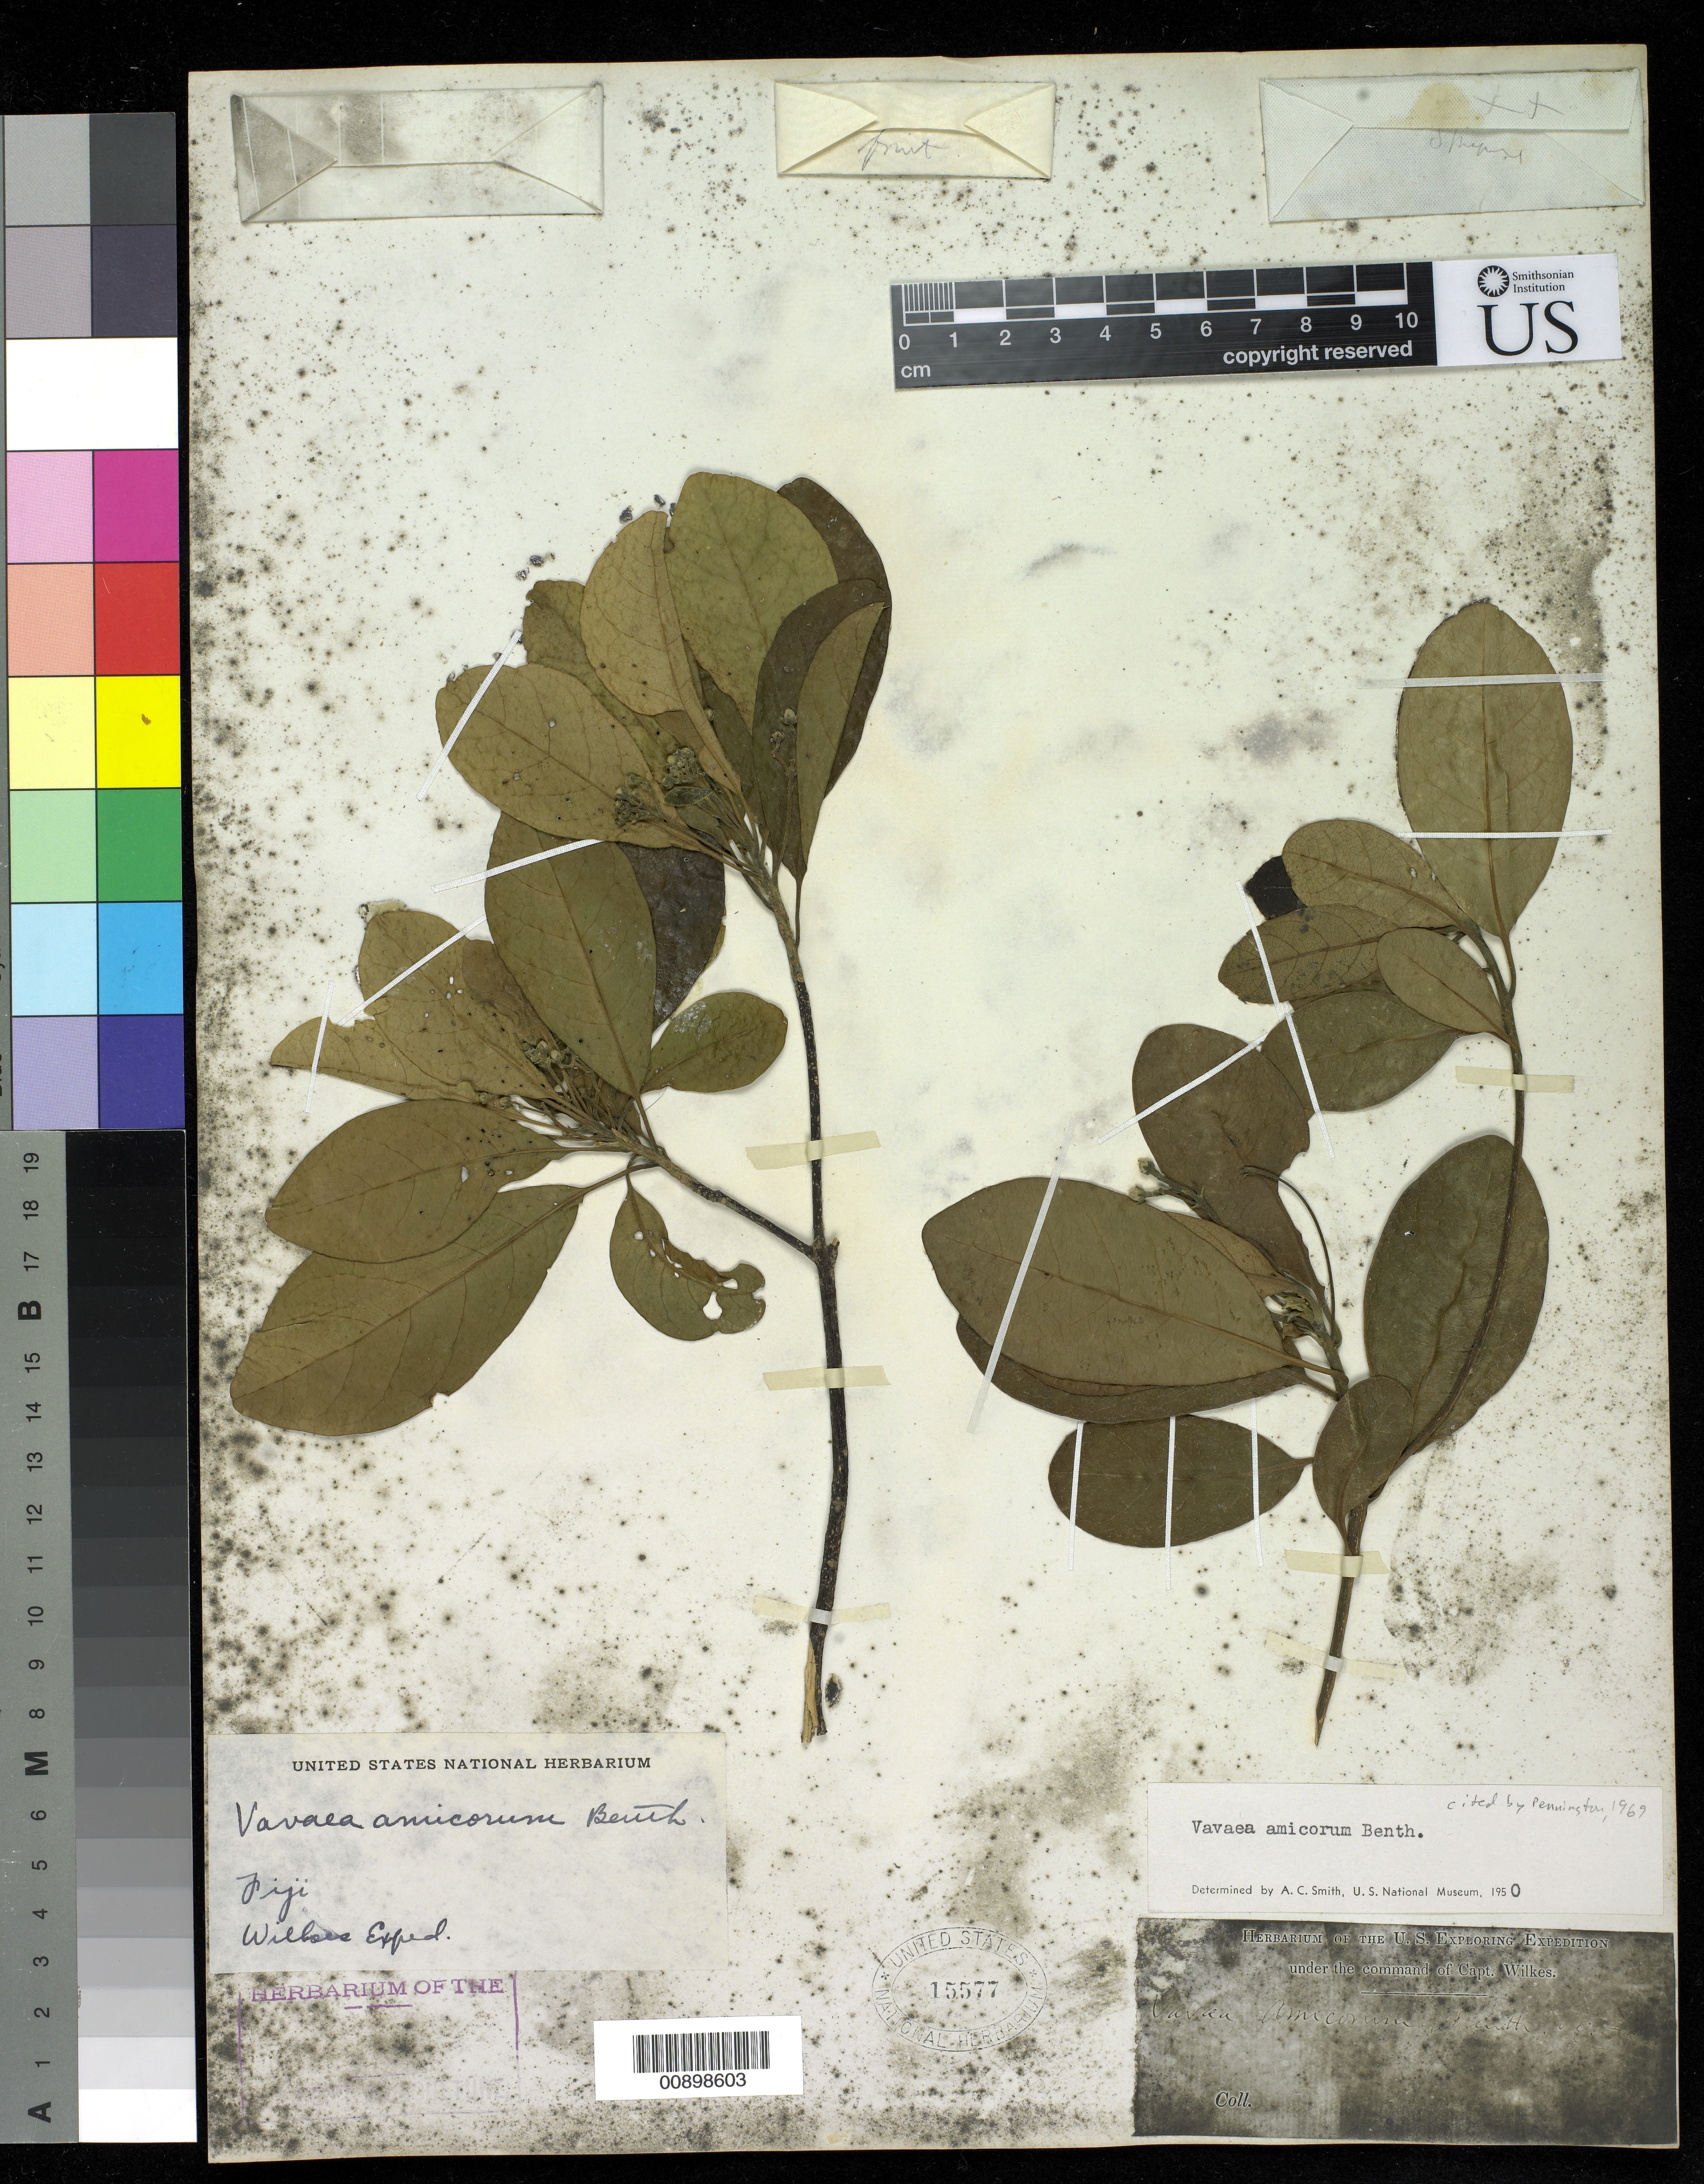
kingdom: Plantae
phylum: Tracheophyta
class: Magnoliopsida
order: Sapindales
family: Meliaceae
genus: Vavaea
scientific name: Vavaea amicorum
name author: Benth.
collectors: Wilkes Explor. Exped.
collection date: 1838/1842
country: Fiji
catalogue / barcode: US 15577